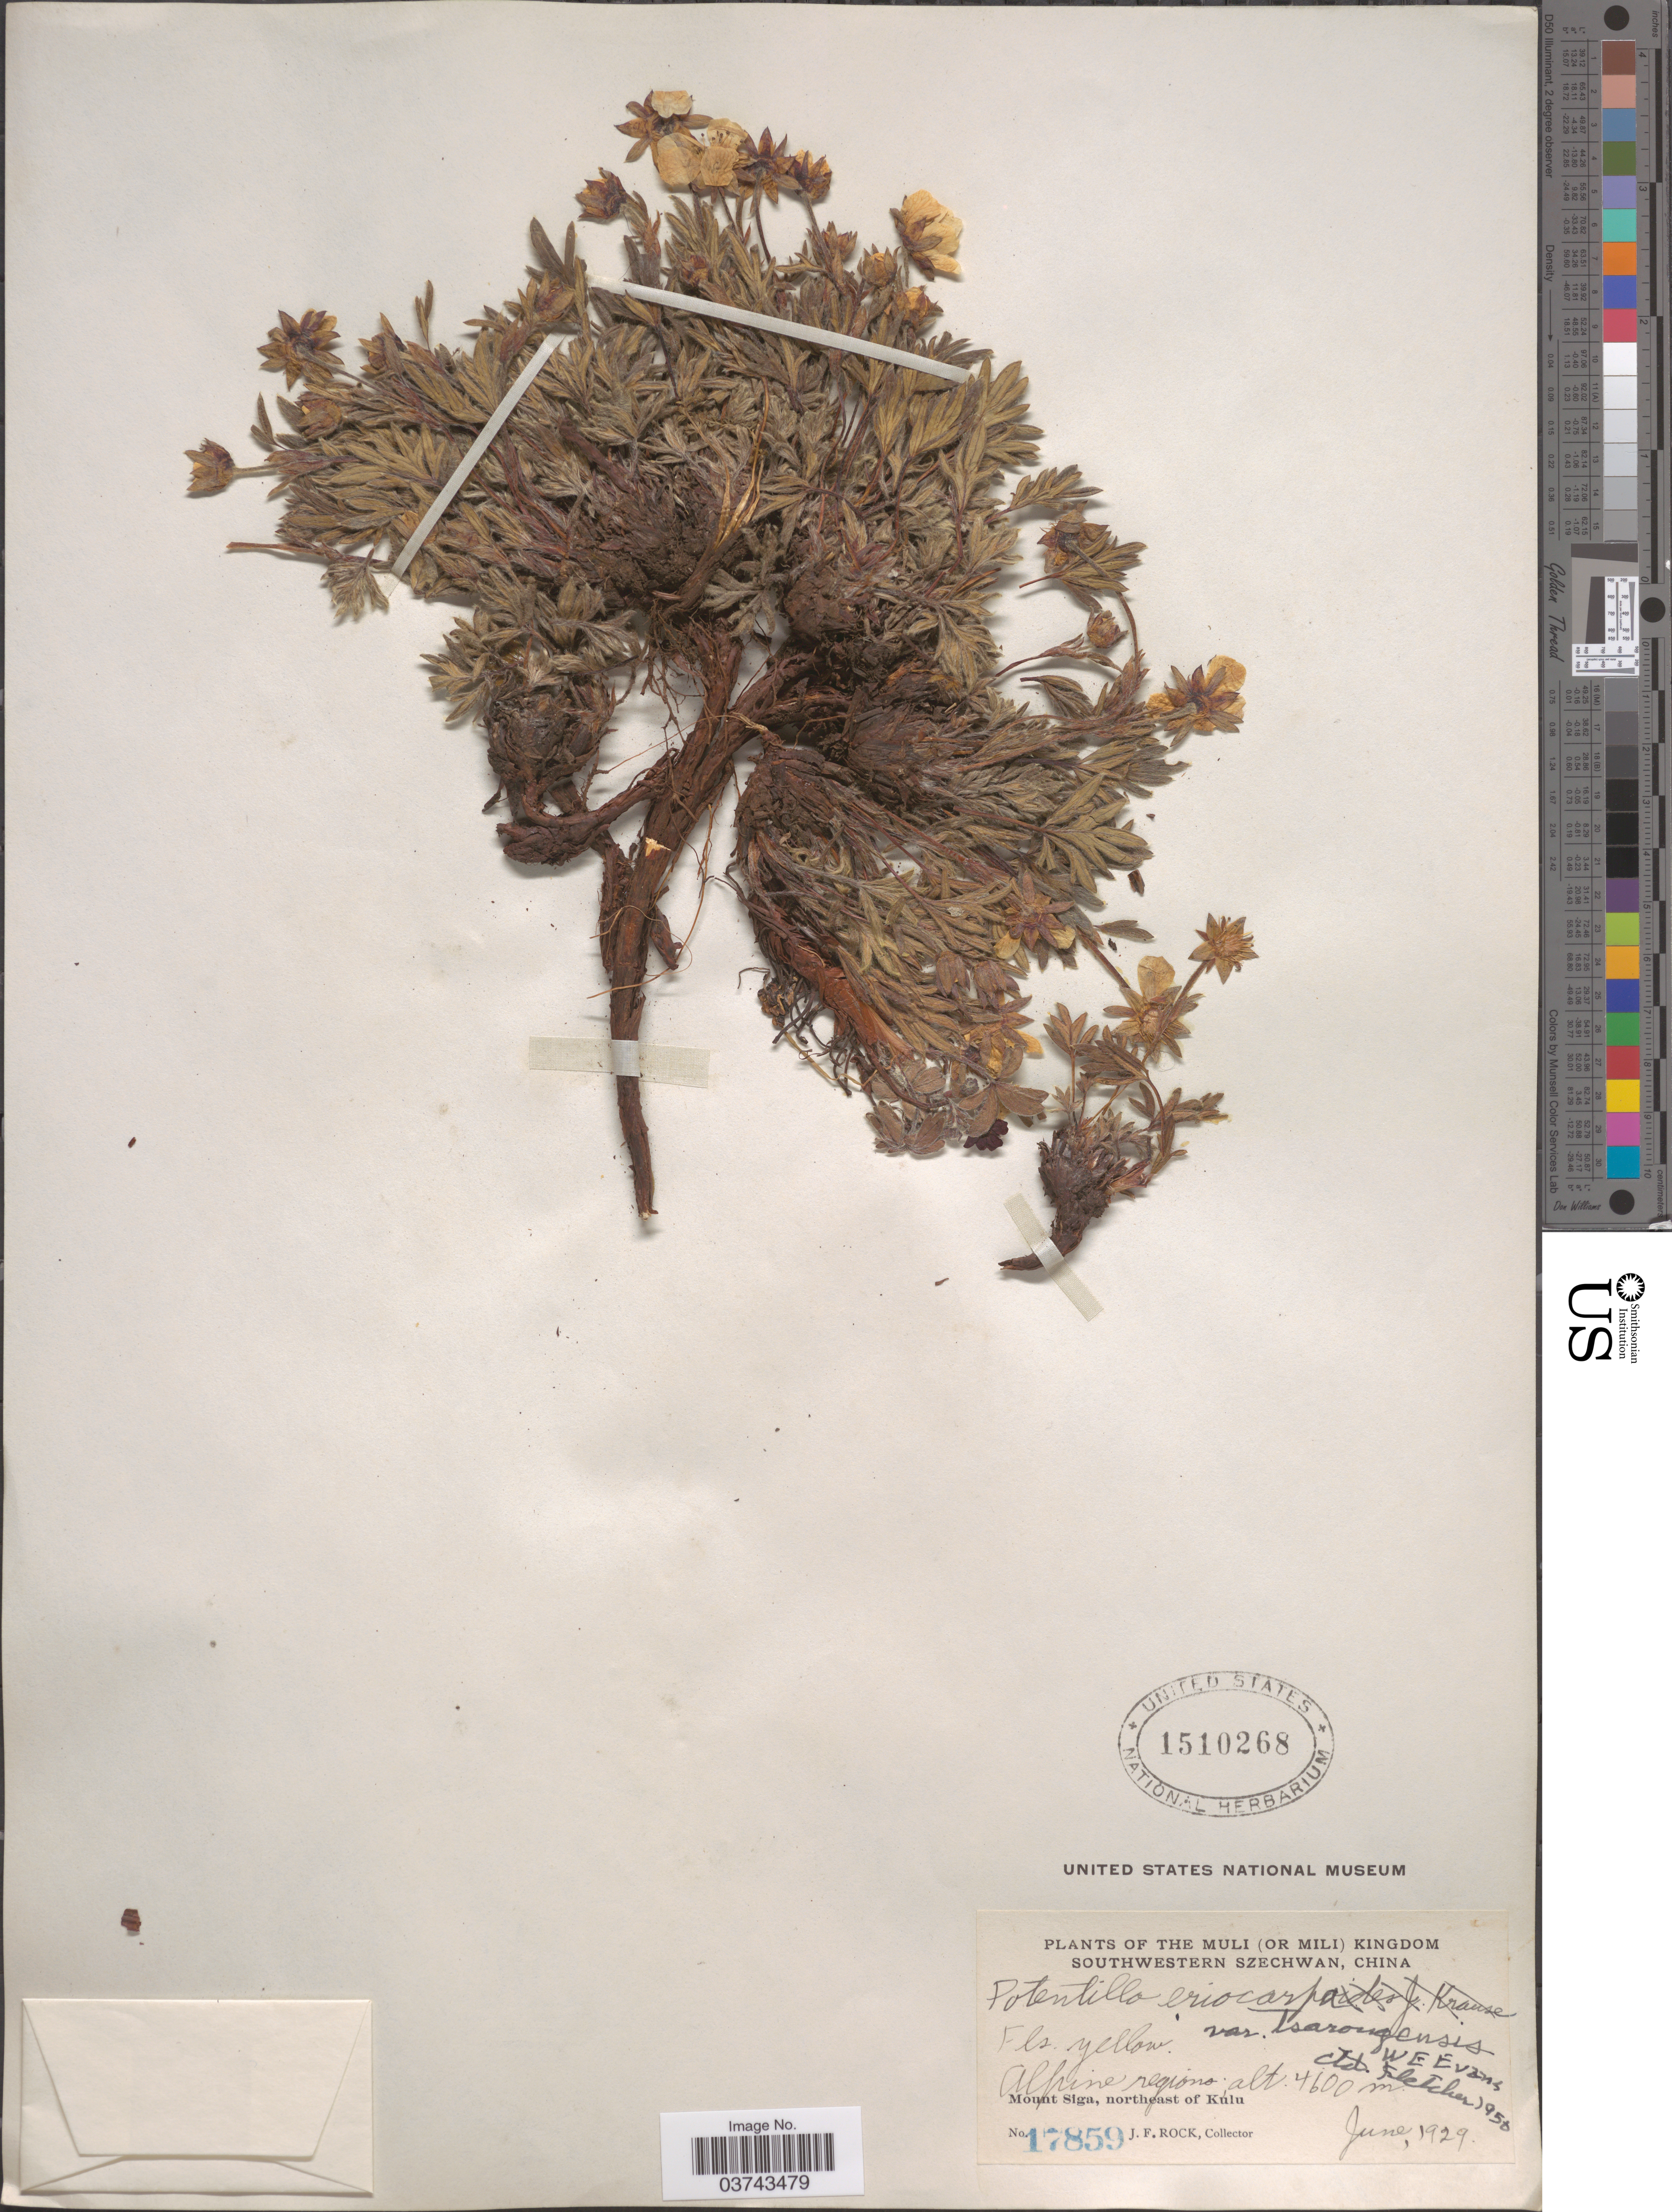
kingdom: Plantae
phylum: Tracheophyta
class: Magnoliopsida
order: Rosales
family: Rosaceae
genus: Potentilla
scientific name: Potentilla eriocarpa var. tsarongensis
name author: W.E. Evans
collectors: J. Rock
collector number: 17859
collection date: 1929-06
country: China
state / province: Sichuan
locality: The Muli (or Mili) Kingdom. Southwestern Szechwan. Mount Siga, northeast of Kulu.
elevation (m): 4600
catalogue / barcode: US 1510268